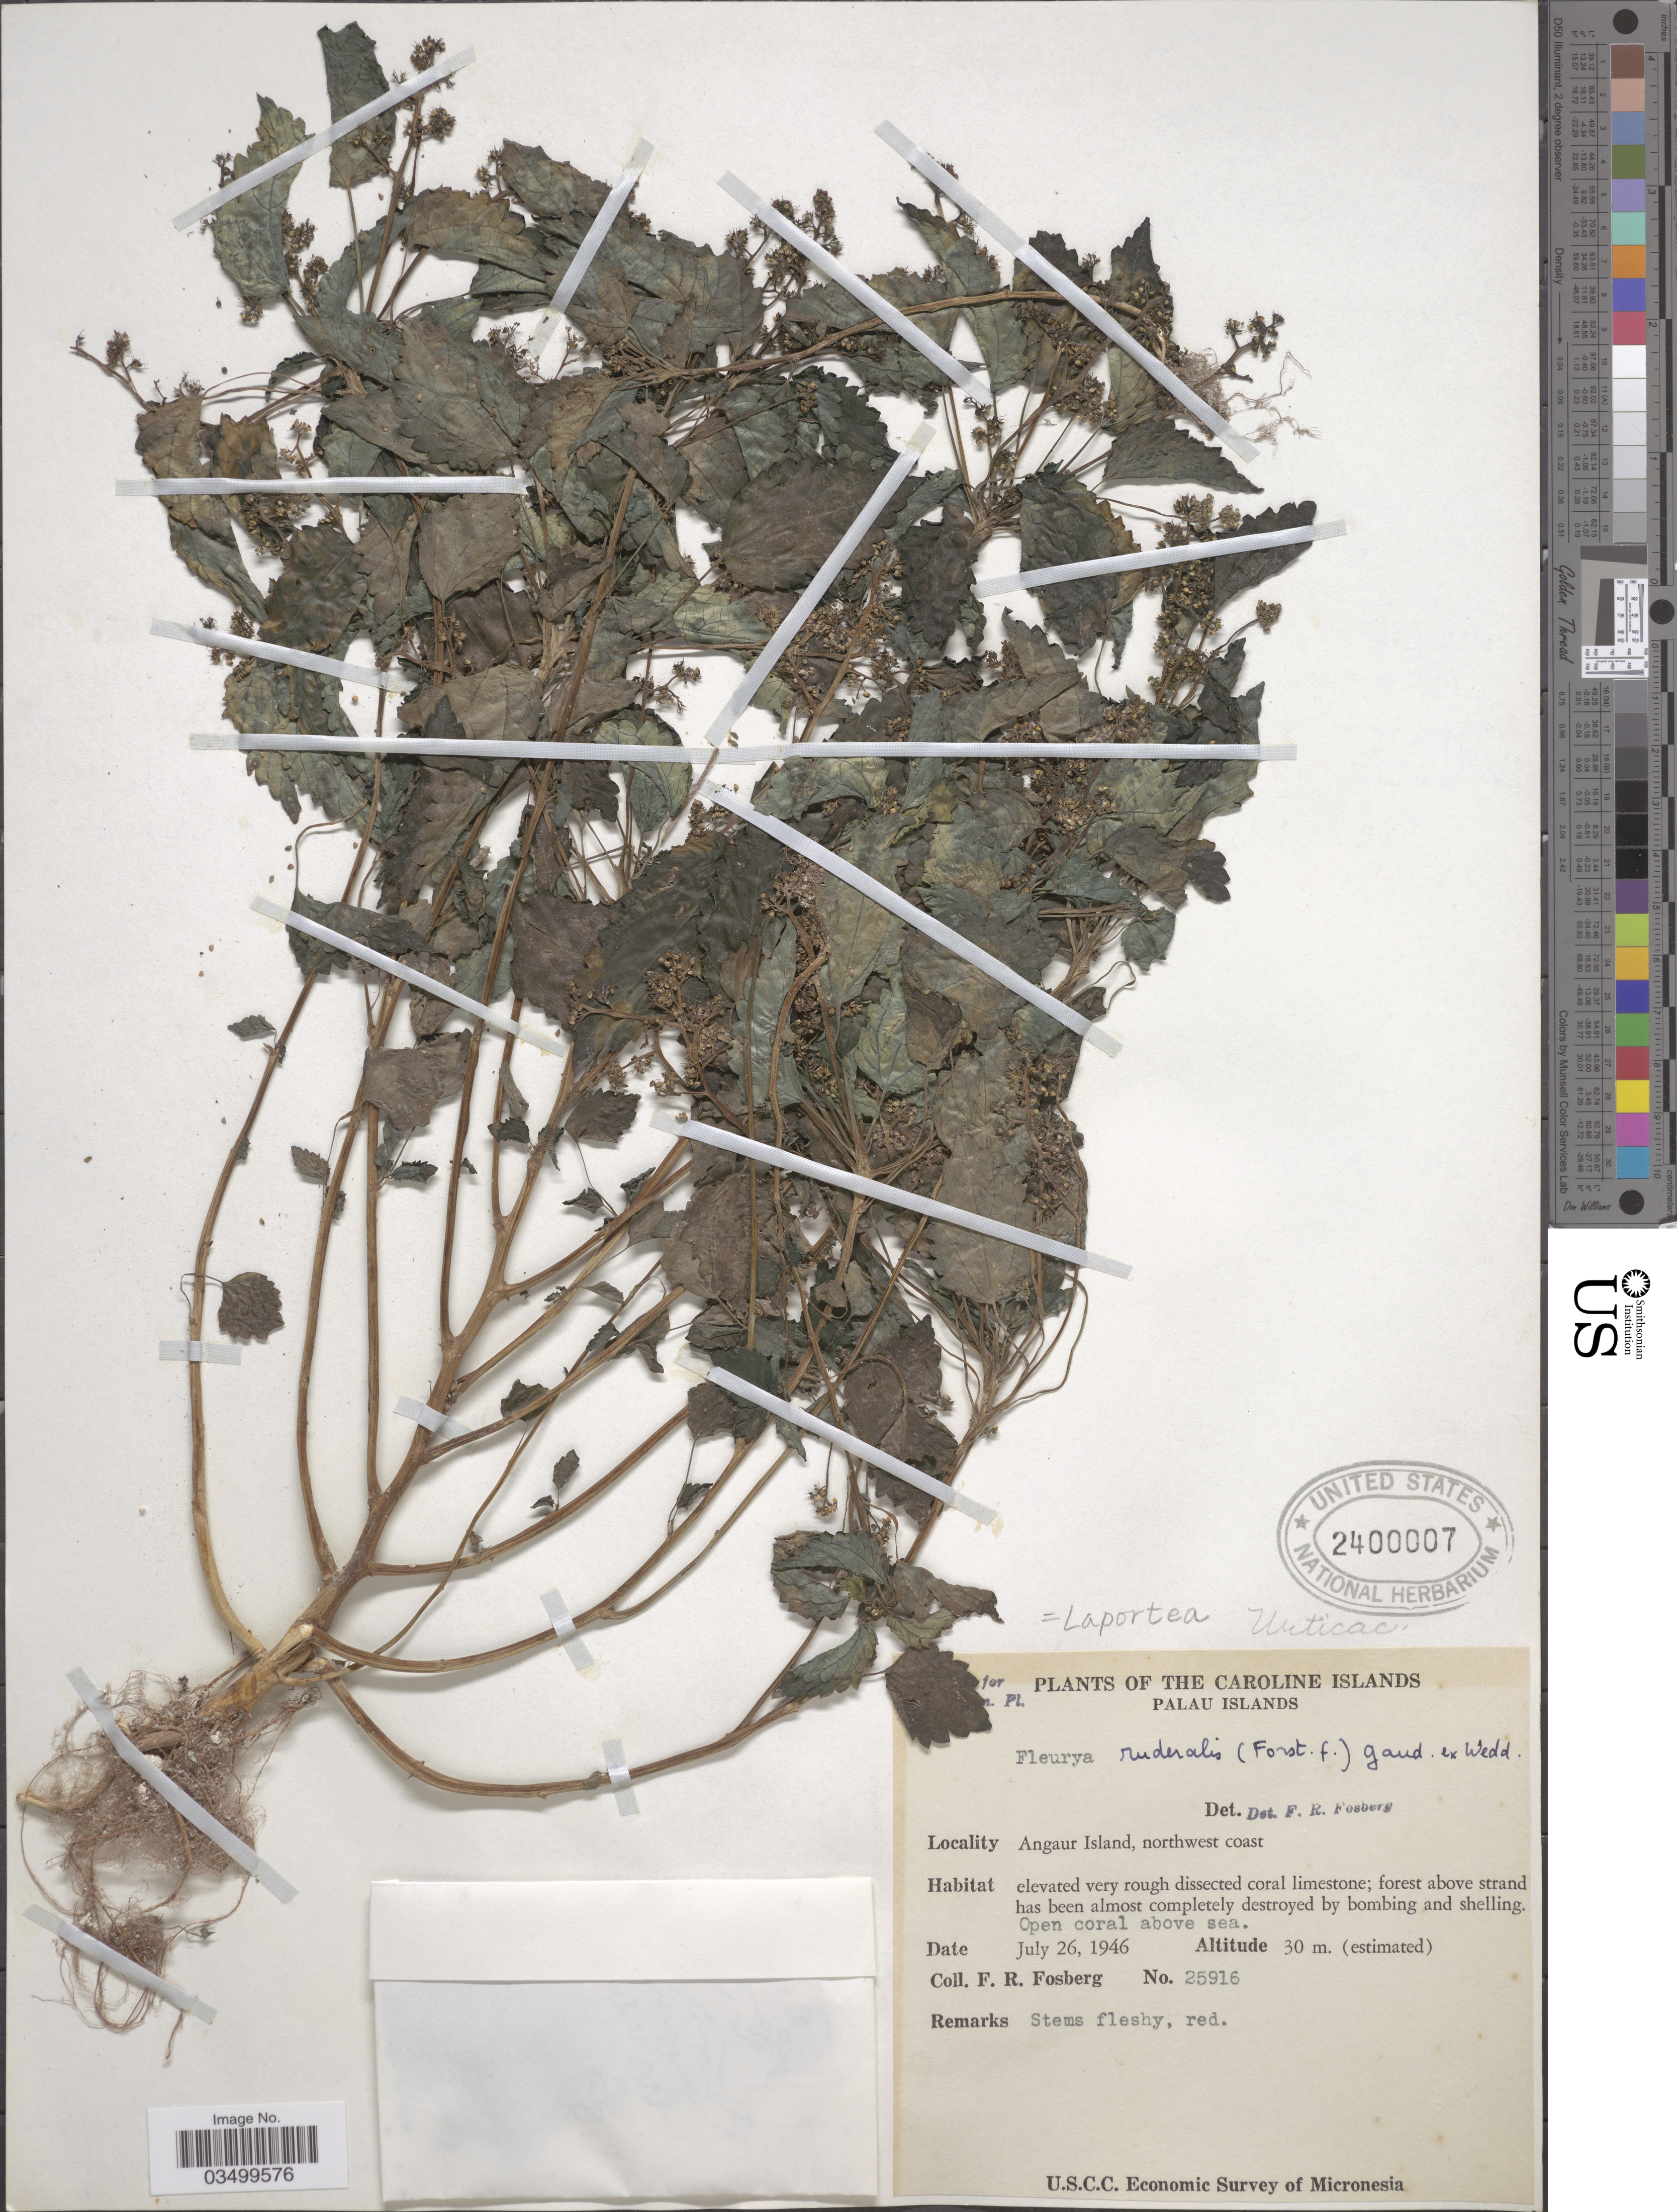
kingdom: Plantae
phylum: Tracheophyta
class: Magnoliopsida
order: Rosales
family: Urticaceae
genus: Laportea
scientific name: Laportea ruderalis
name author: (G. Forst.) Chew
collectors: F. R. Fosberg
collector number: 25916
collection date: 1946-07-26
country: Kiribati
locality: Caroline Islands. Palau Islands. Angaur Island, northwest coast.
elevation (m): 30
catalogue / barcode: US 2400007